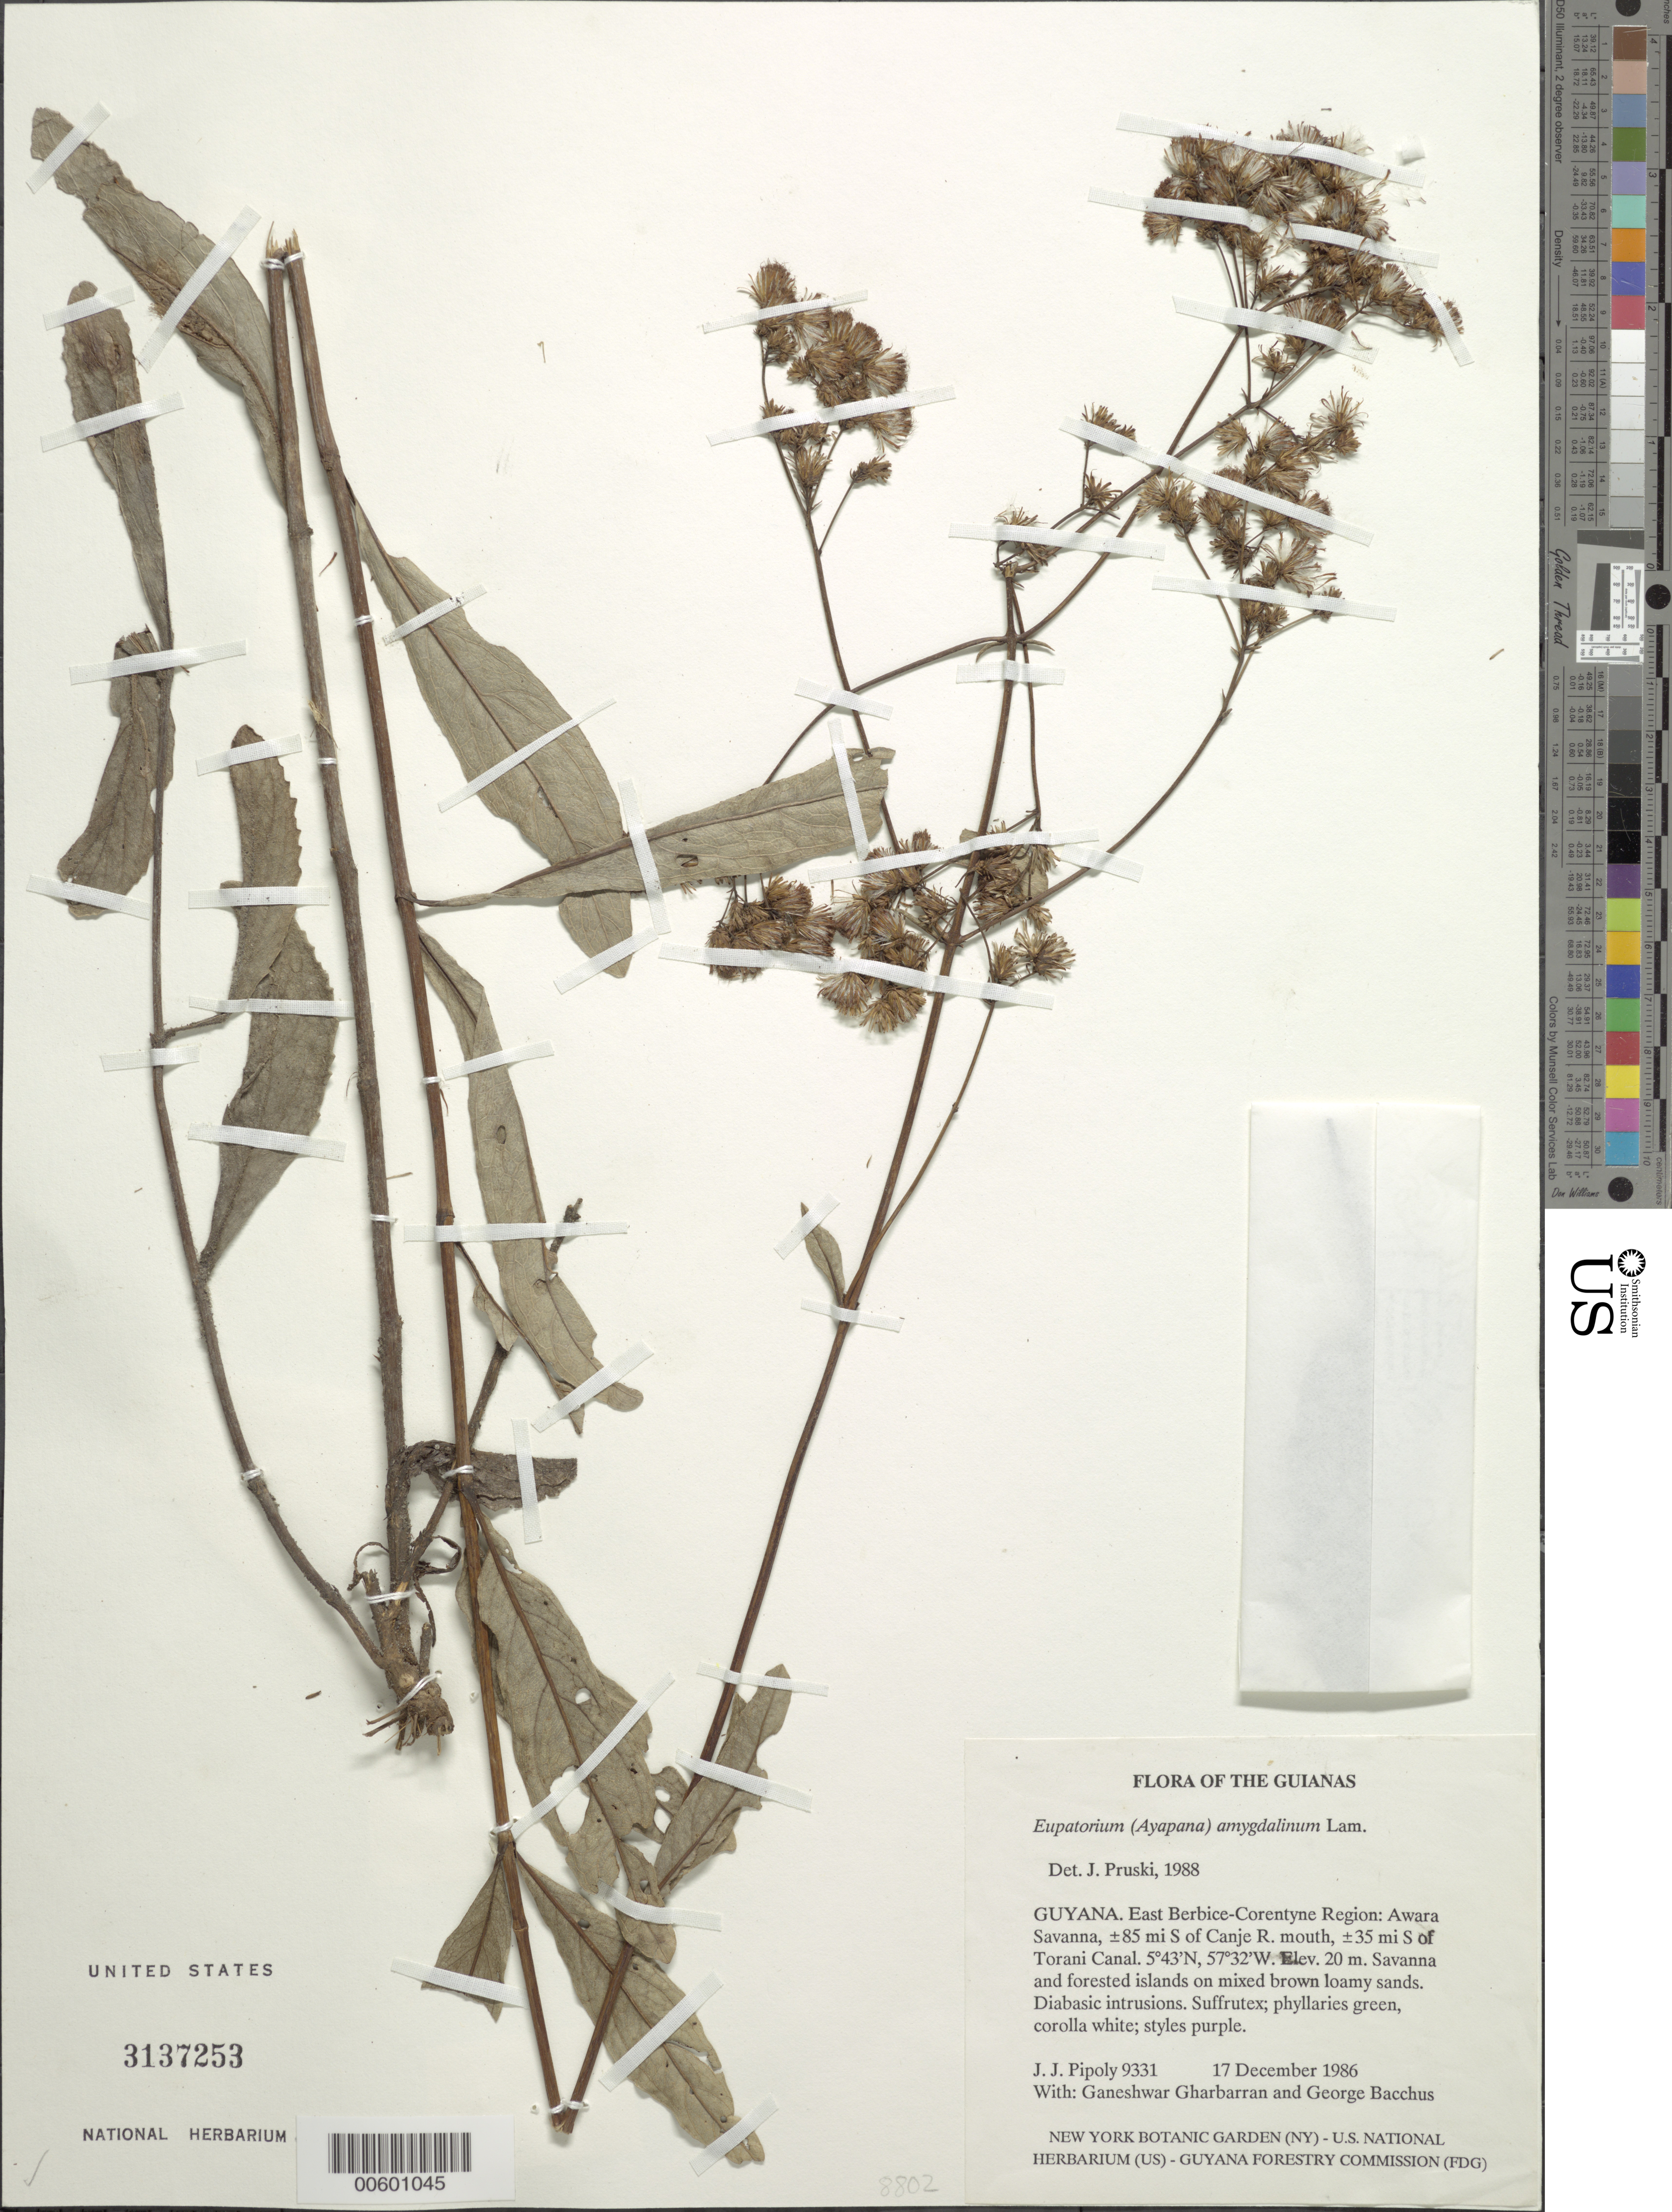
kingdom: Plantae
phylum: Tracheophyta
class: Magnoliopsida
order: Asterales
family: Asteraceae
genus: Ayapana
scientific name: Ayapana amygdalina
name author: (Lam.) R.M. King & H. Rob.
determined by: Pruski, J. F.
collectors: J. J. Pipoly, G. Gharbarran & G. Bacchus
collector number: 9331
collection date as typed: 17 December 1986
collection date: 1986-12-17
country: Guyana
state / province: E. Berbice-Corentyne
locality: Awara Savanna, ±85 mi S of Canje R. mouth, ±35 mi S of Torani Canal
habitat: Savanna and forested islands on mixed brown loamy sands. Diabasic intrusions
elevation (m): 20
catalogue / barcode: US 3137253